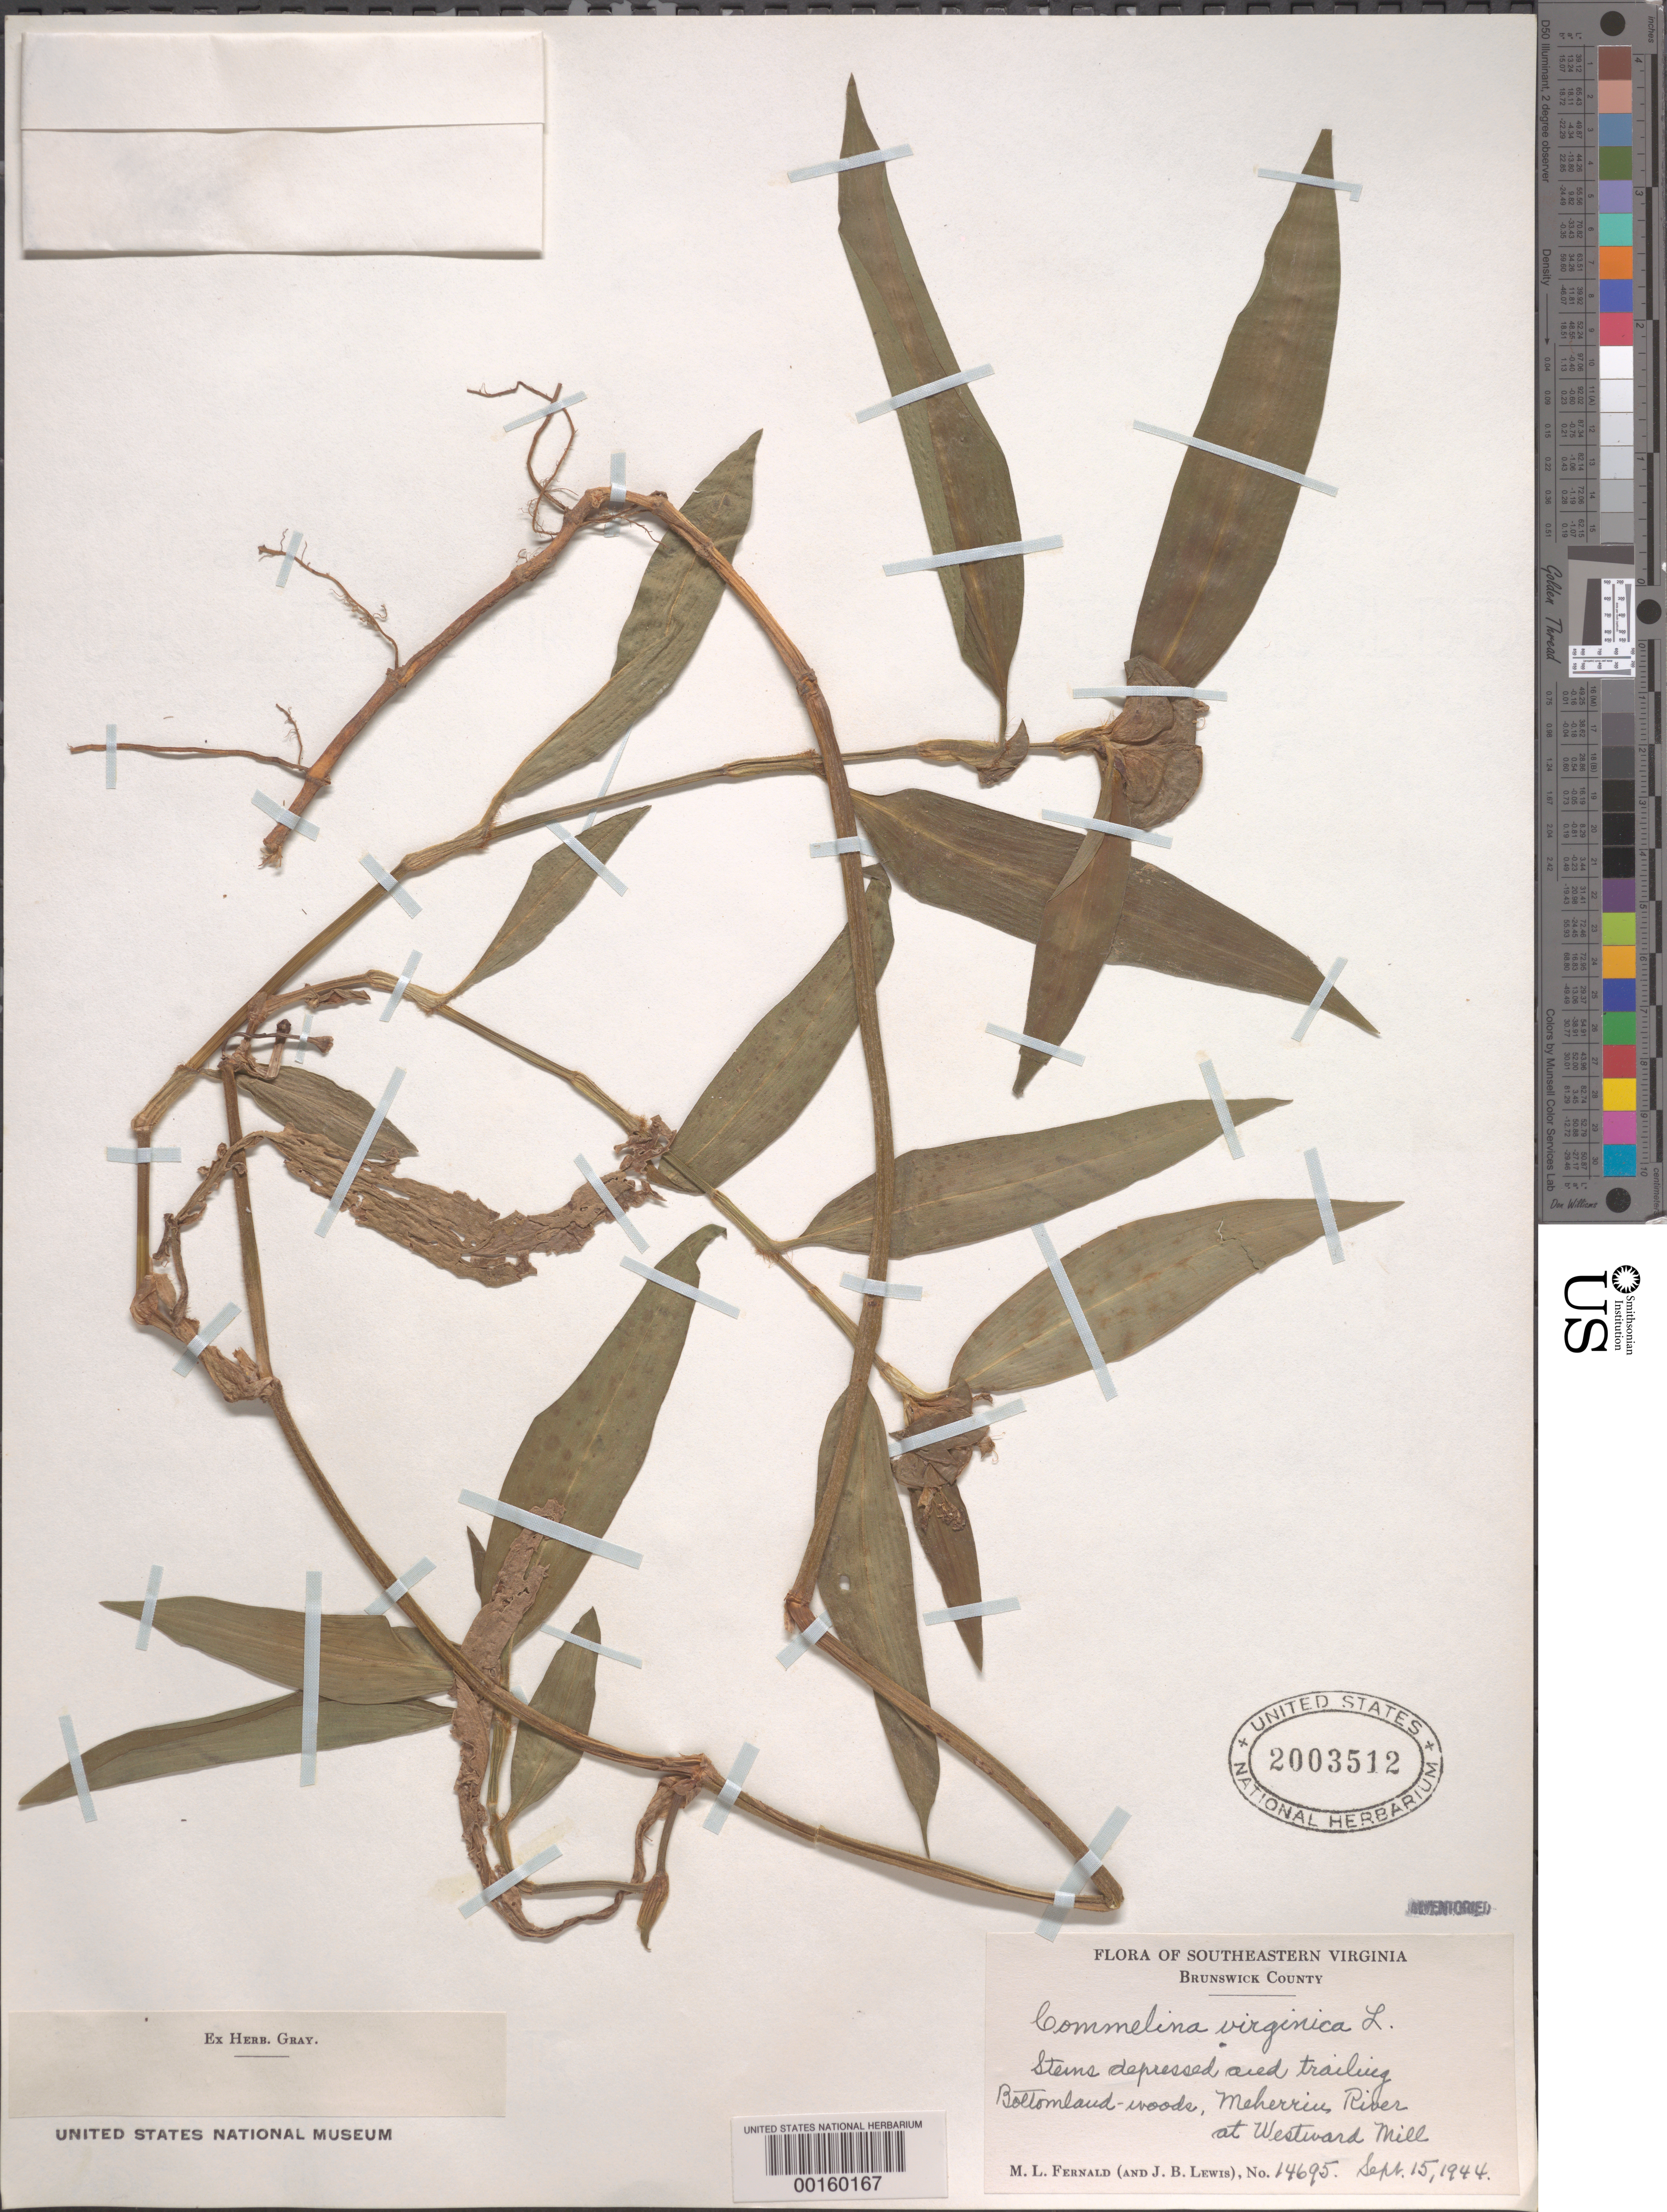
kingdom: Plantae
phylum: Tracheophyta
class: Liliopsida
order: Commelinales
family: Commelinaceae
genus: Commelina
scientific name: Commelina virginica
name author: L.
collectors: M. L. Fernald & J. B. Lewis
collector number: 14695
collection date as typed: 15 Sep 1944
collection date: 1944-09-15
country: United States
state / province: Virginia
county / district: Brunswick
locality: Meherrius river at westward mill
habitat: Bottomland woods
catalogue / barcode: US 2003512